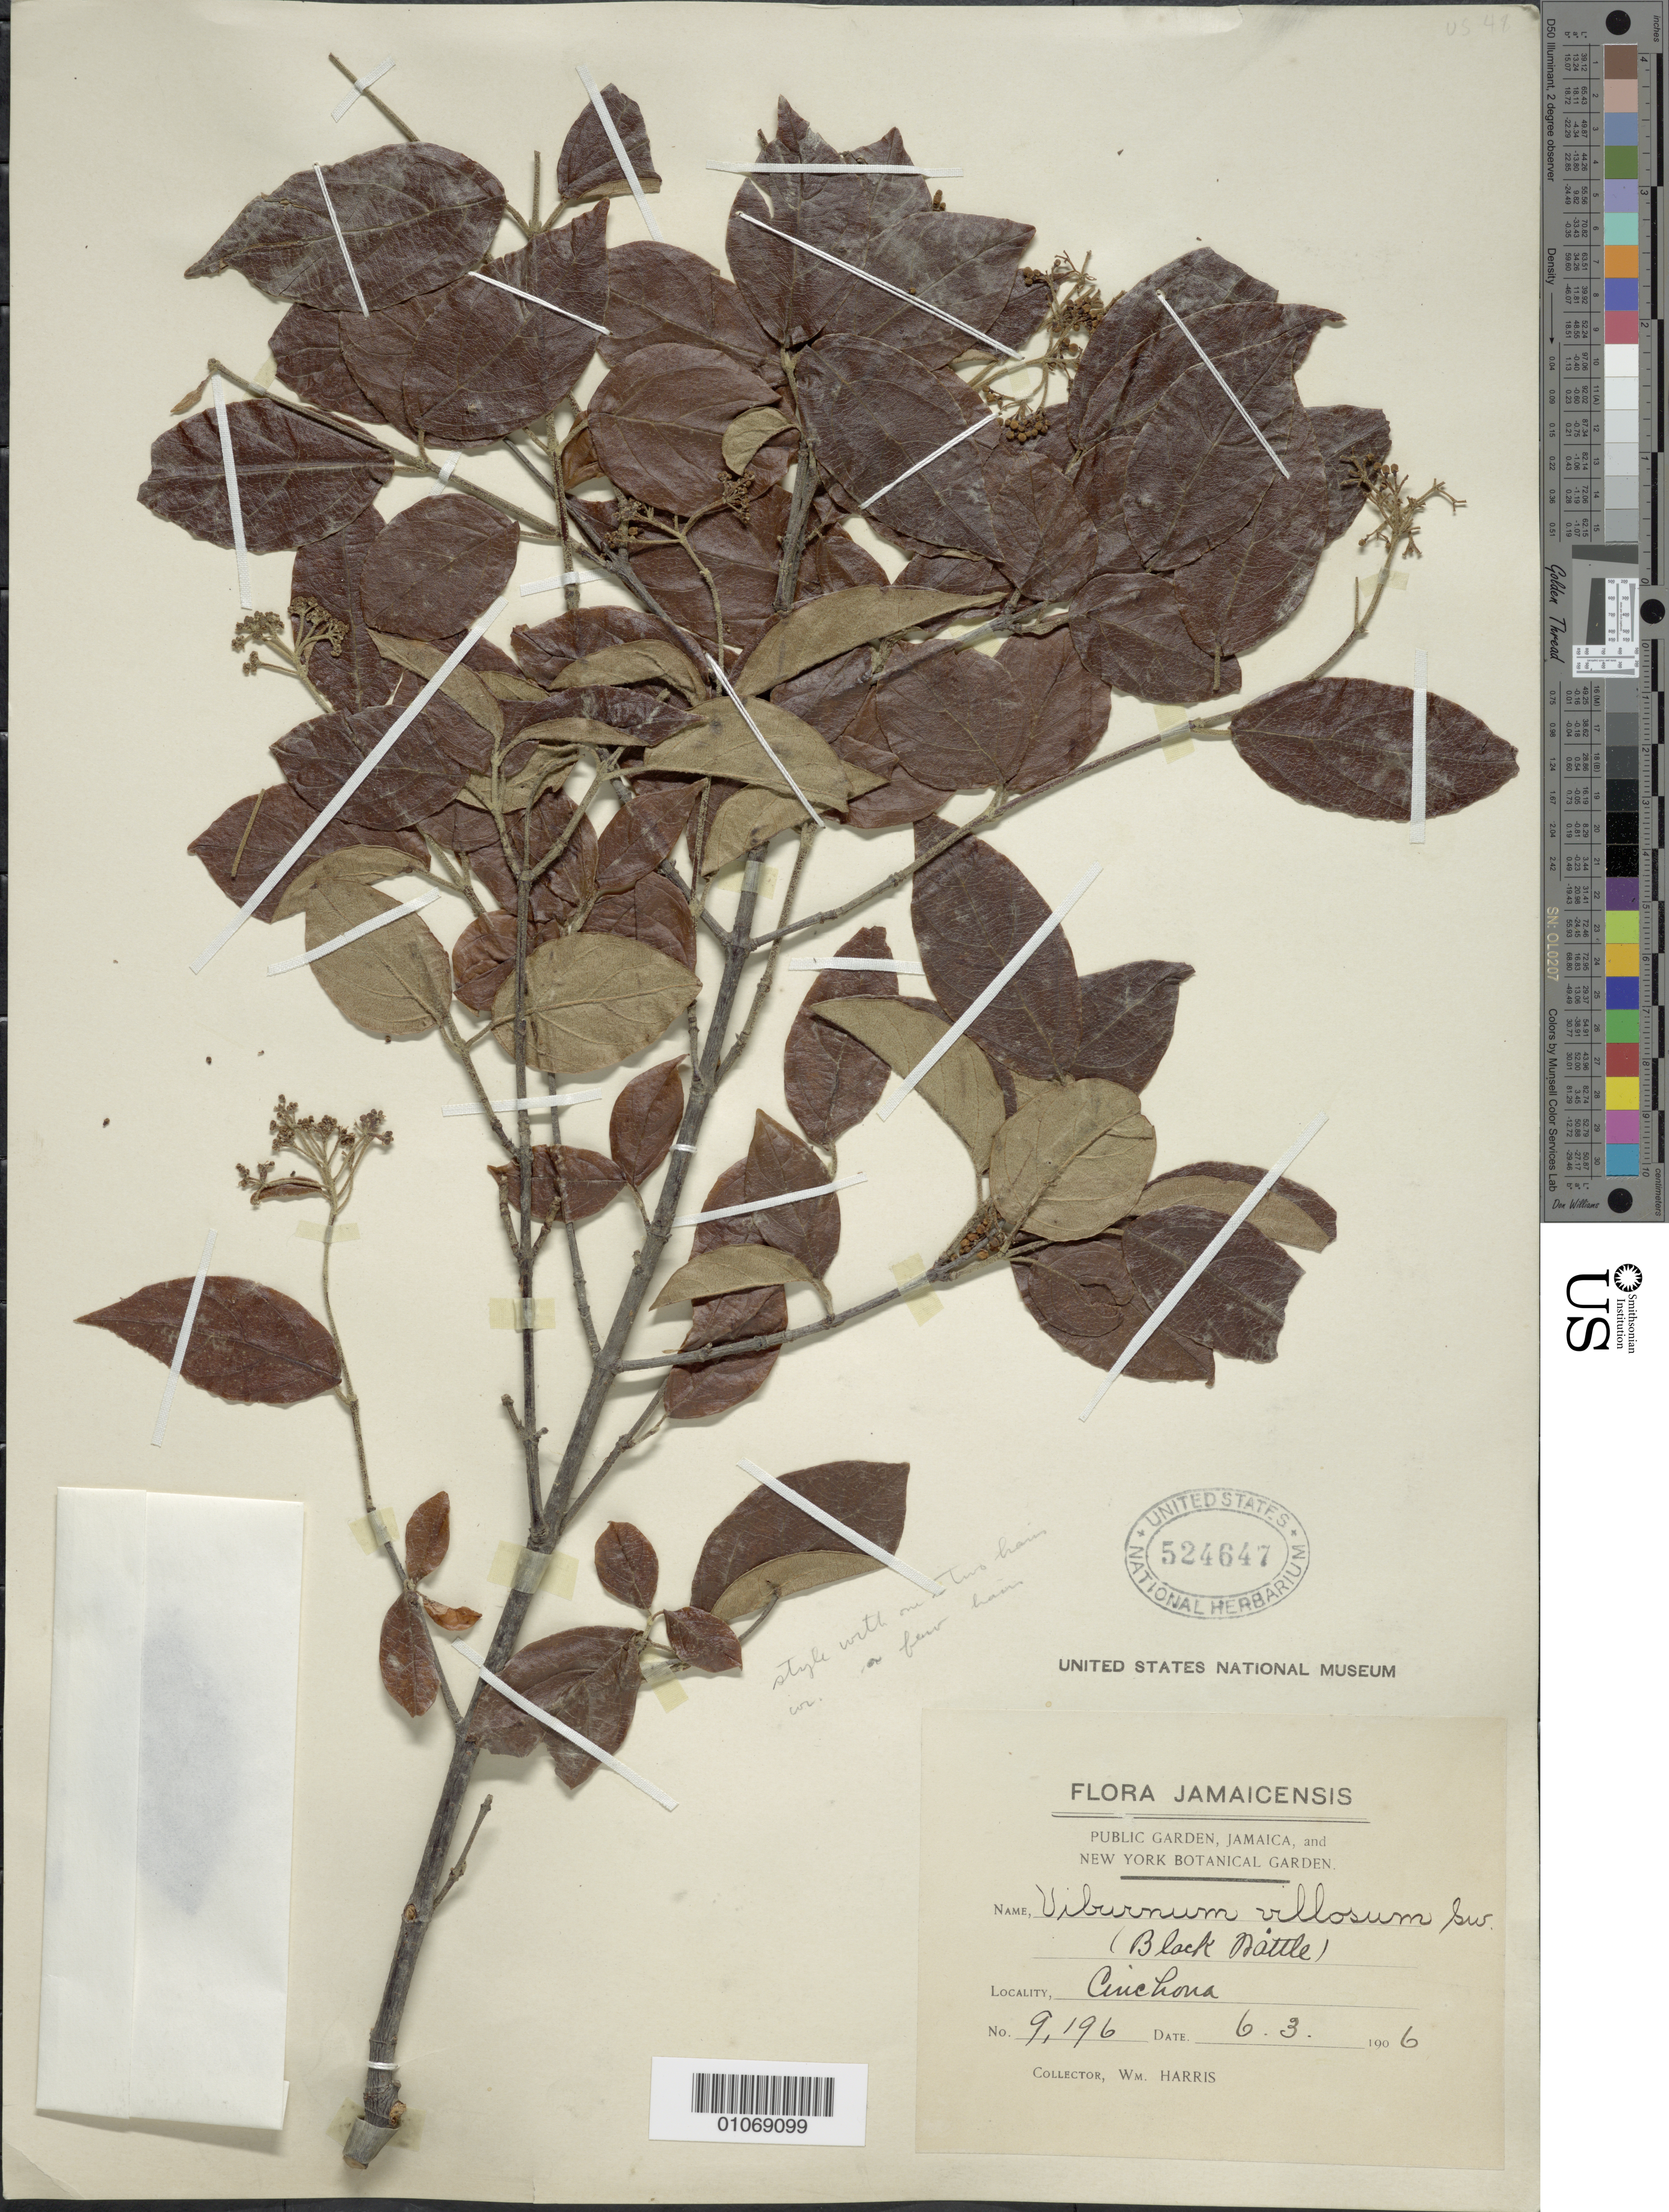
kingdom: Plantae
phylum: Tracheophyta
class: Magnoliopsida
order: Dipsacales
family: Viburnaceae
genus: Viburnum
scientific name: Viburnum villosum var. glabrescens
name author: Griseb.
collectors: W. Harris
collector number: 9196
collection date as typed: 06 Mar 1906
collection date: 1906-03-06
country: Jamaica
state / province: Saint Andrew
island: Jamaica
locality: cinchona.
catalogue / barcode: US 524647